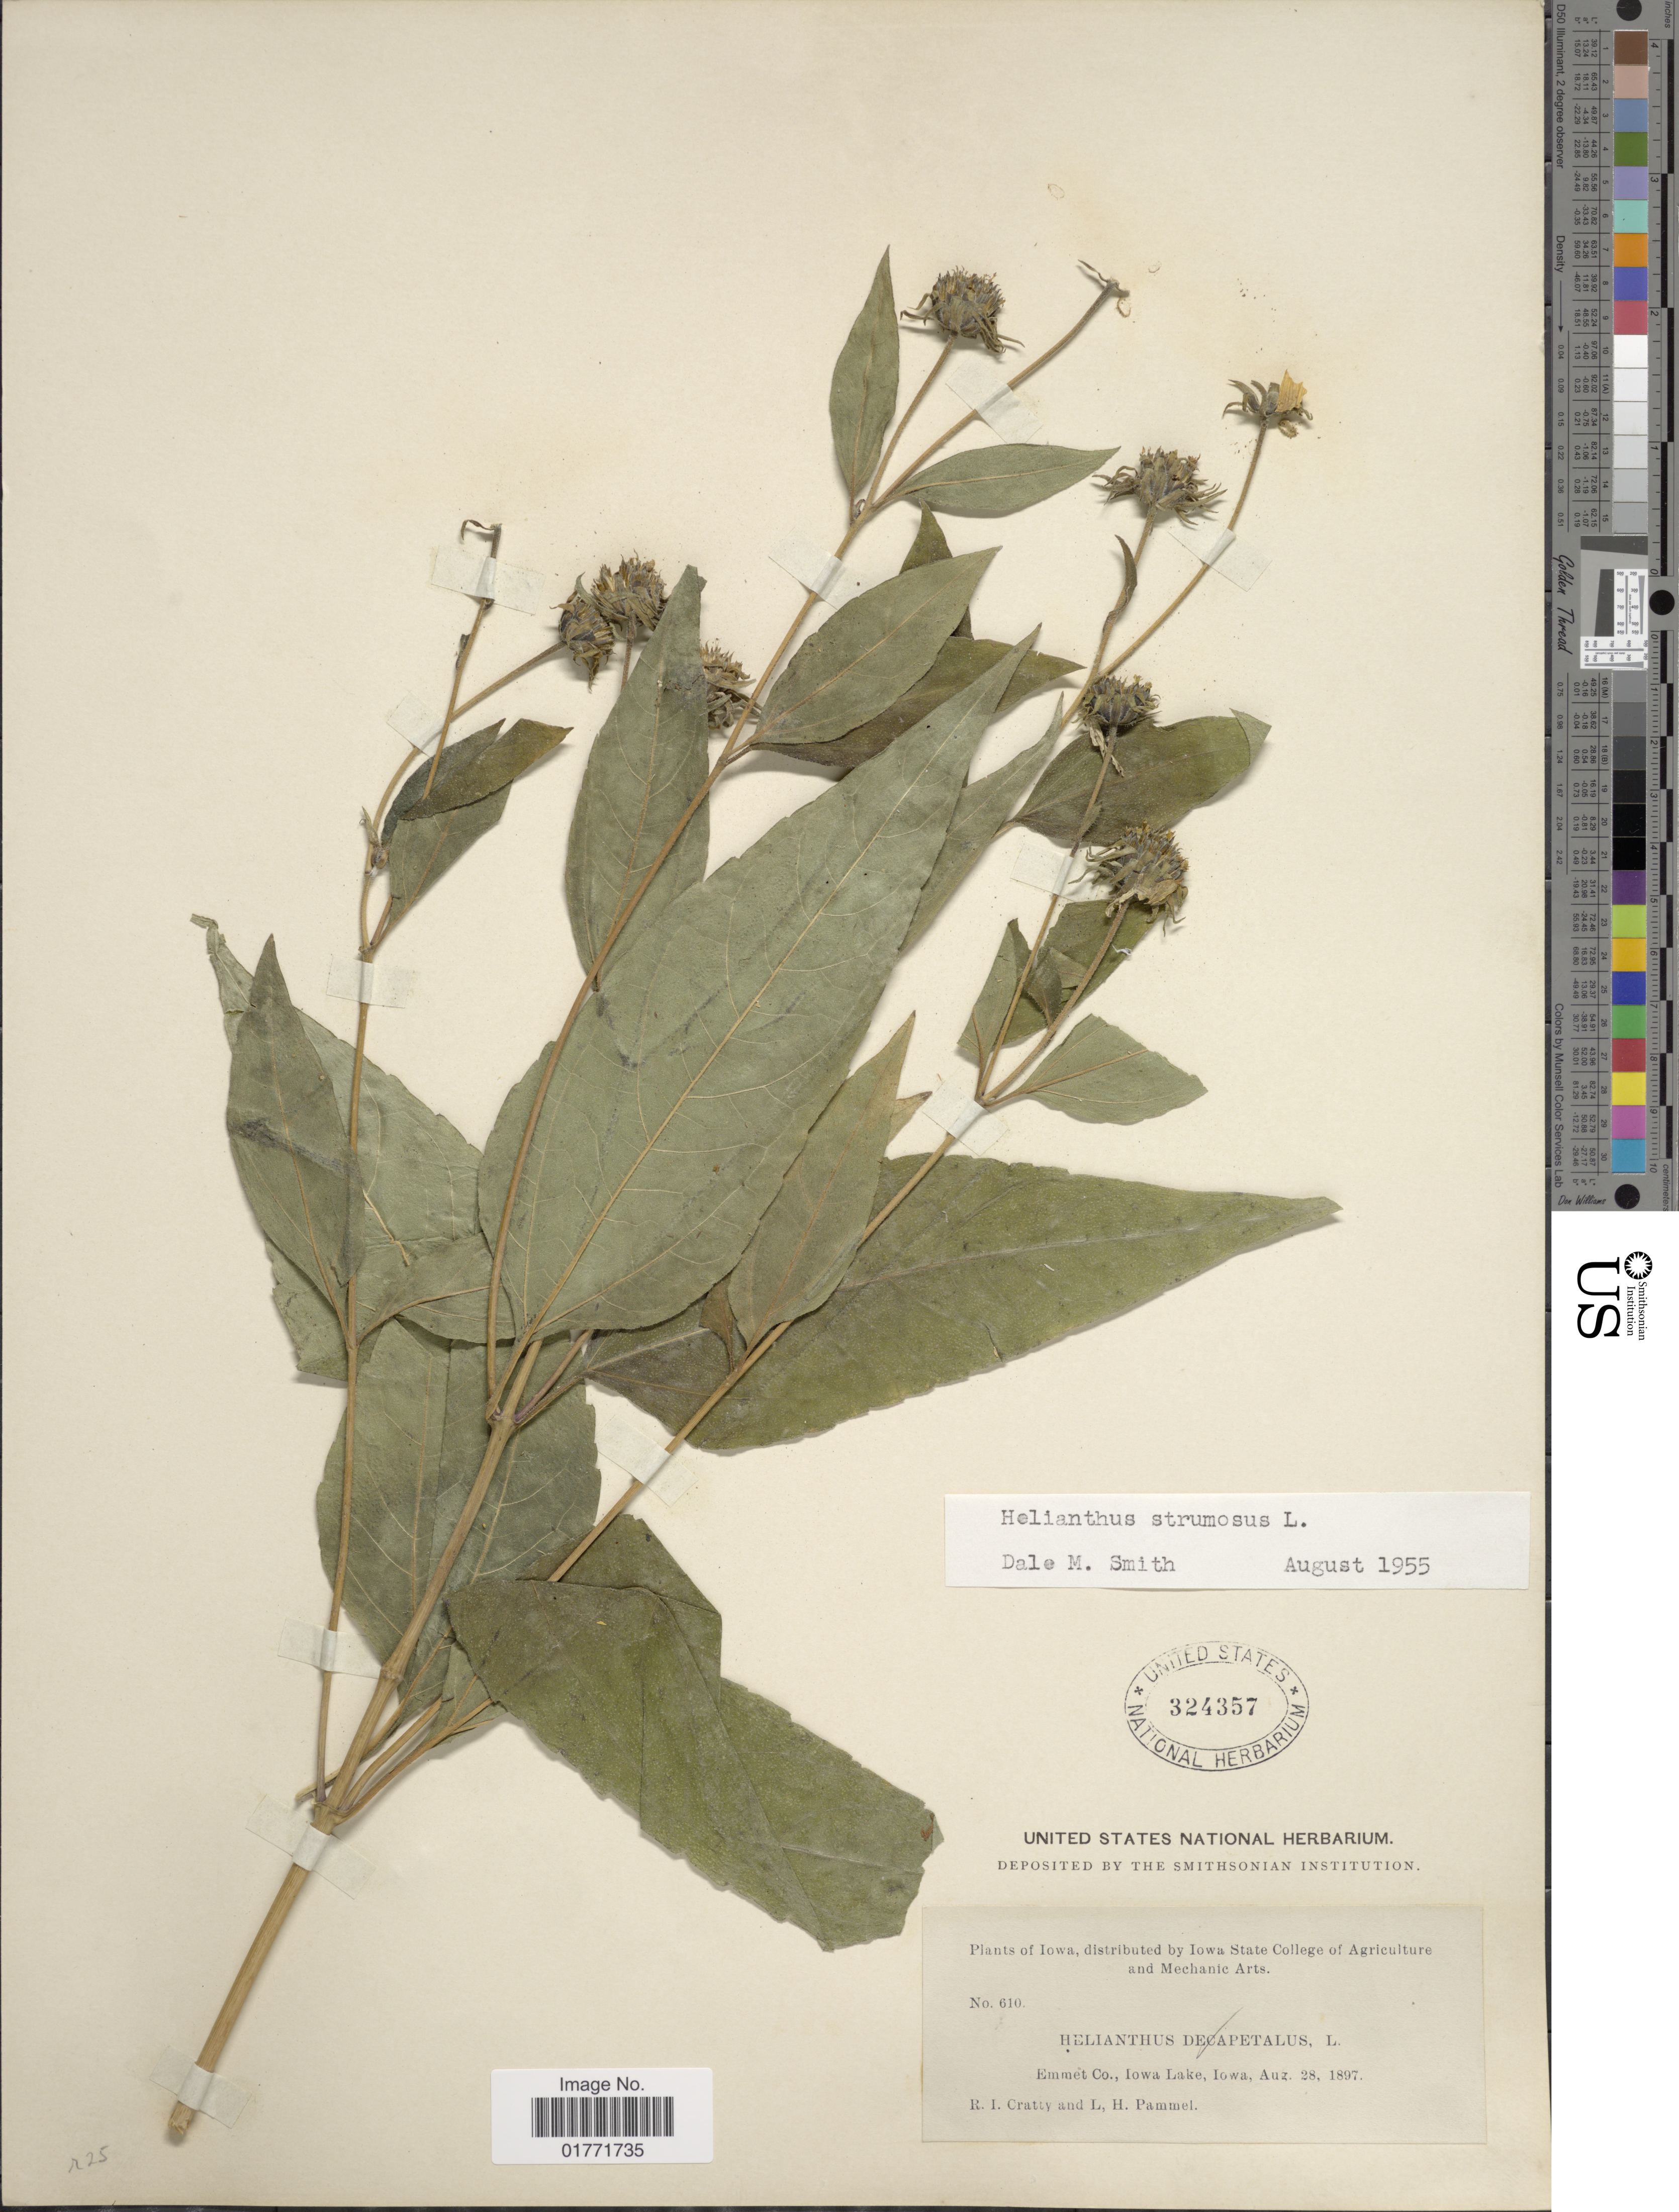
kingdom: Plantae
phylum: Tracheophyta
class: Magnoliopsida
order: Asterales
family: Asteraceae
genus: Helianthus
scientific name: Helianthus strumosus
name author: L.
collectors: R. Cratty & L. Pammel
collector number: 610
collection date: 1897-08-28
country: United States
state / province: Iowa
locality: Emmet Co., Iowa Lake, Iowa.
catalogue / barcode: US 324357